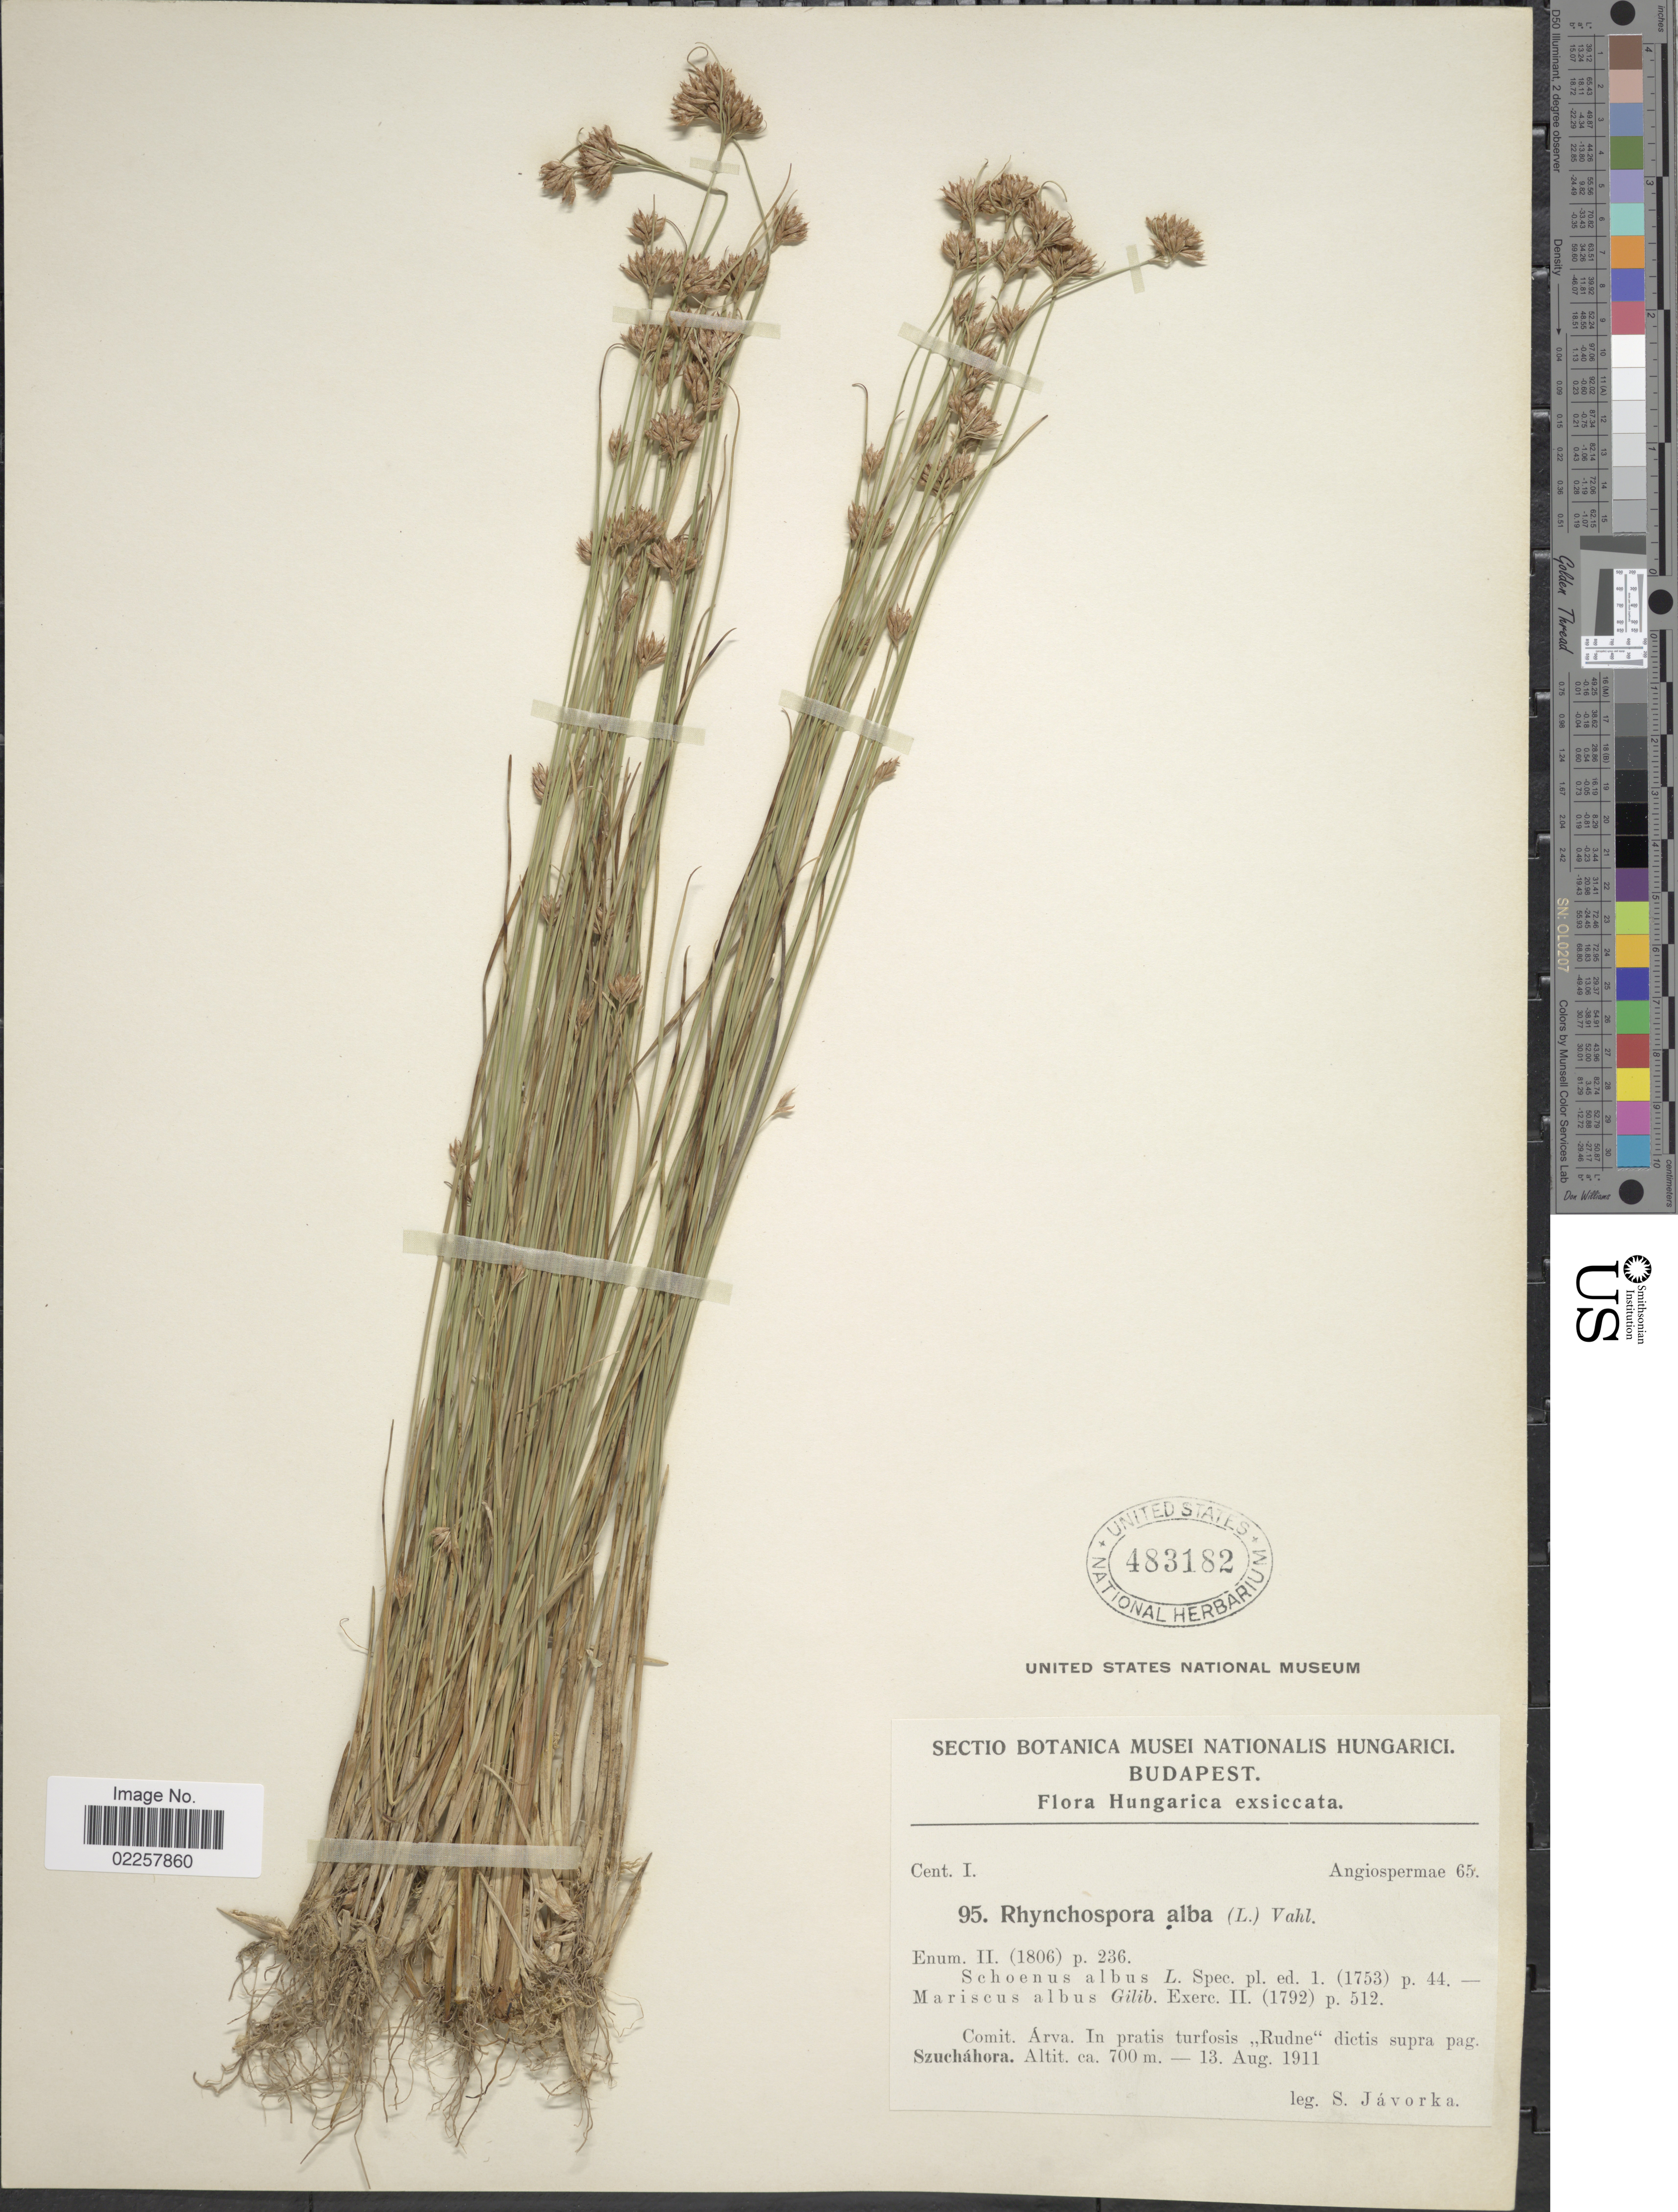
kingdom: Plantae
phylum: Tracheophyta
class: Liliopsida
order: Poales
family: Cyperaceae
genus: Rhynchospora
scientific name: Rhynchospora alba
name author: (L.) Vahl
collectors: S. Javorka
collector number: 95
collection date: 1911-08-13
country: Hungary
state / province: Budapest, Capital District of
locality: Budapest, Comit, Arva, In pratis turfosis, Rudne, dictis supra pag. Szuchahora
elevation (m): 700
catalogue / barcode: US 483182